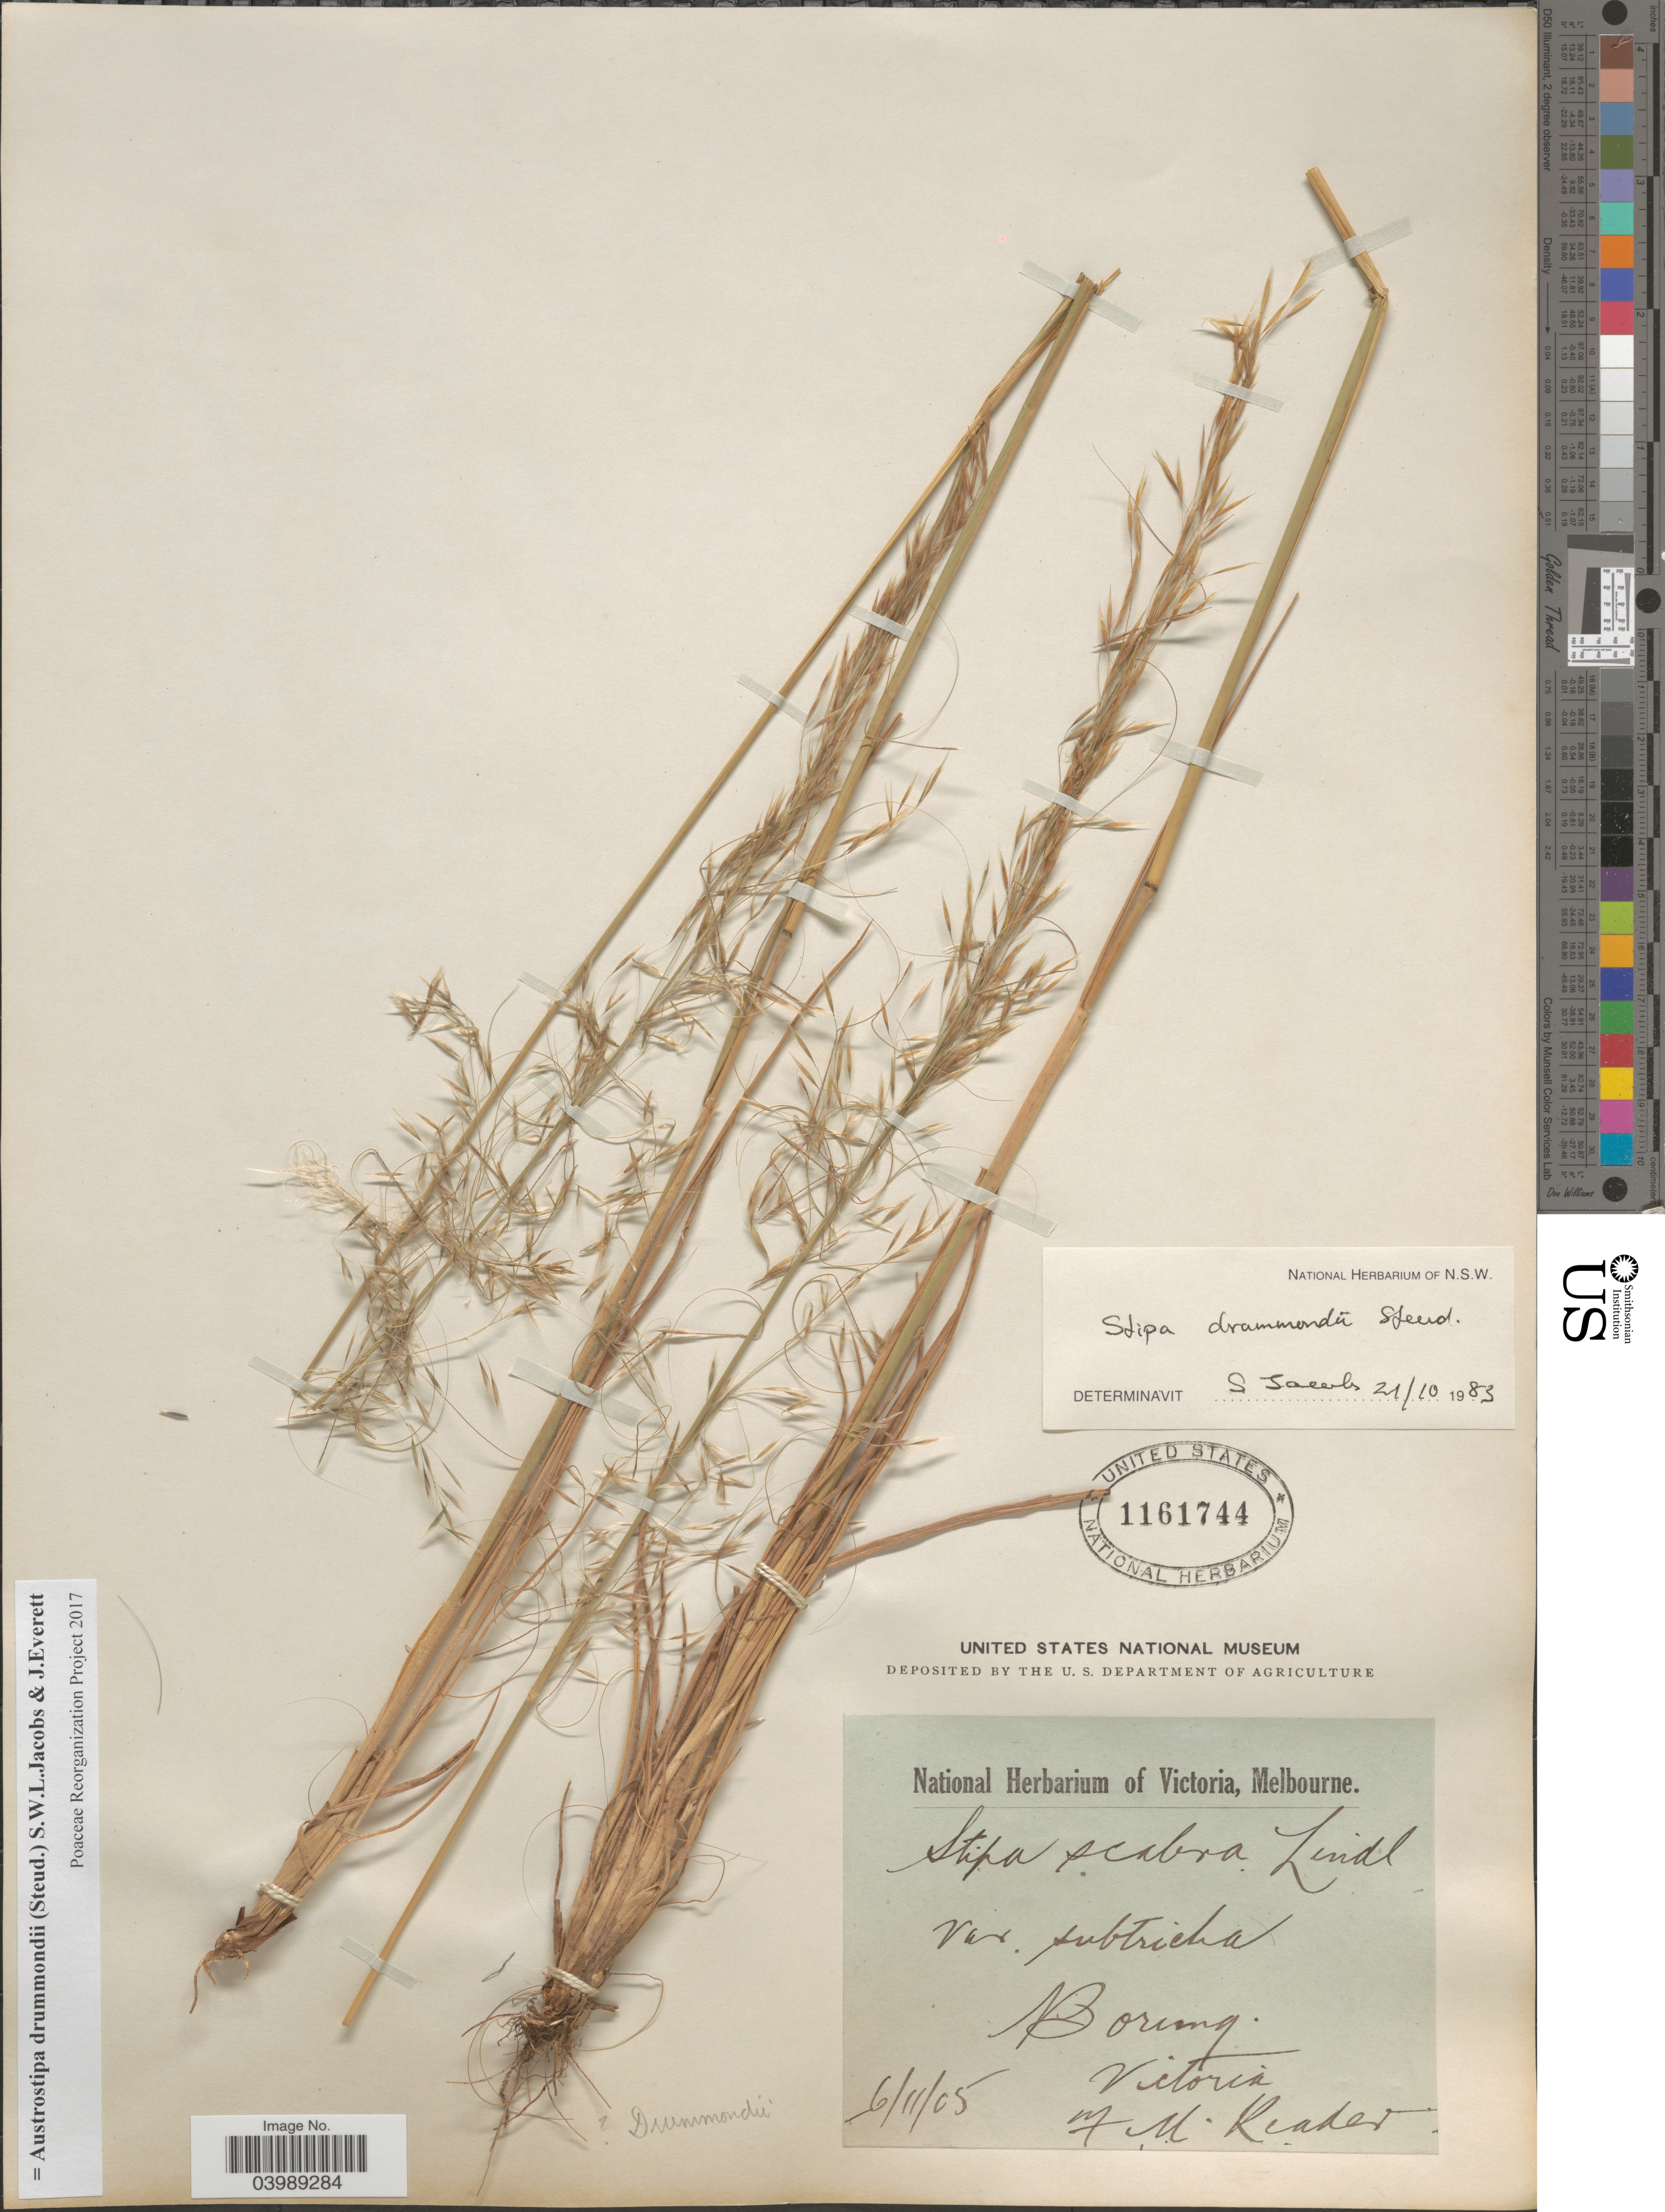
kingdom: Plantae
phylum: Tracheophyta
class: Liliopsida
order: Poales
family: Poaceae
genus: Austrostipa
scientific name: Austrostipa drummondii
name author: (Steud.) S.W.L. Jacobs & J. Everett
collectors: F. Reader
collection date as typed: Transcribed d/m/y: 6/11/5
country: Australia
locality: Borung. Victoria.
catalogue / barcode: US 1161744